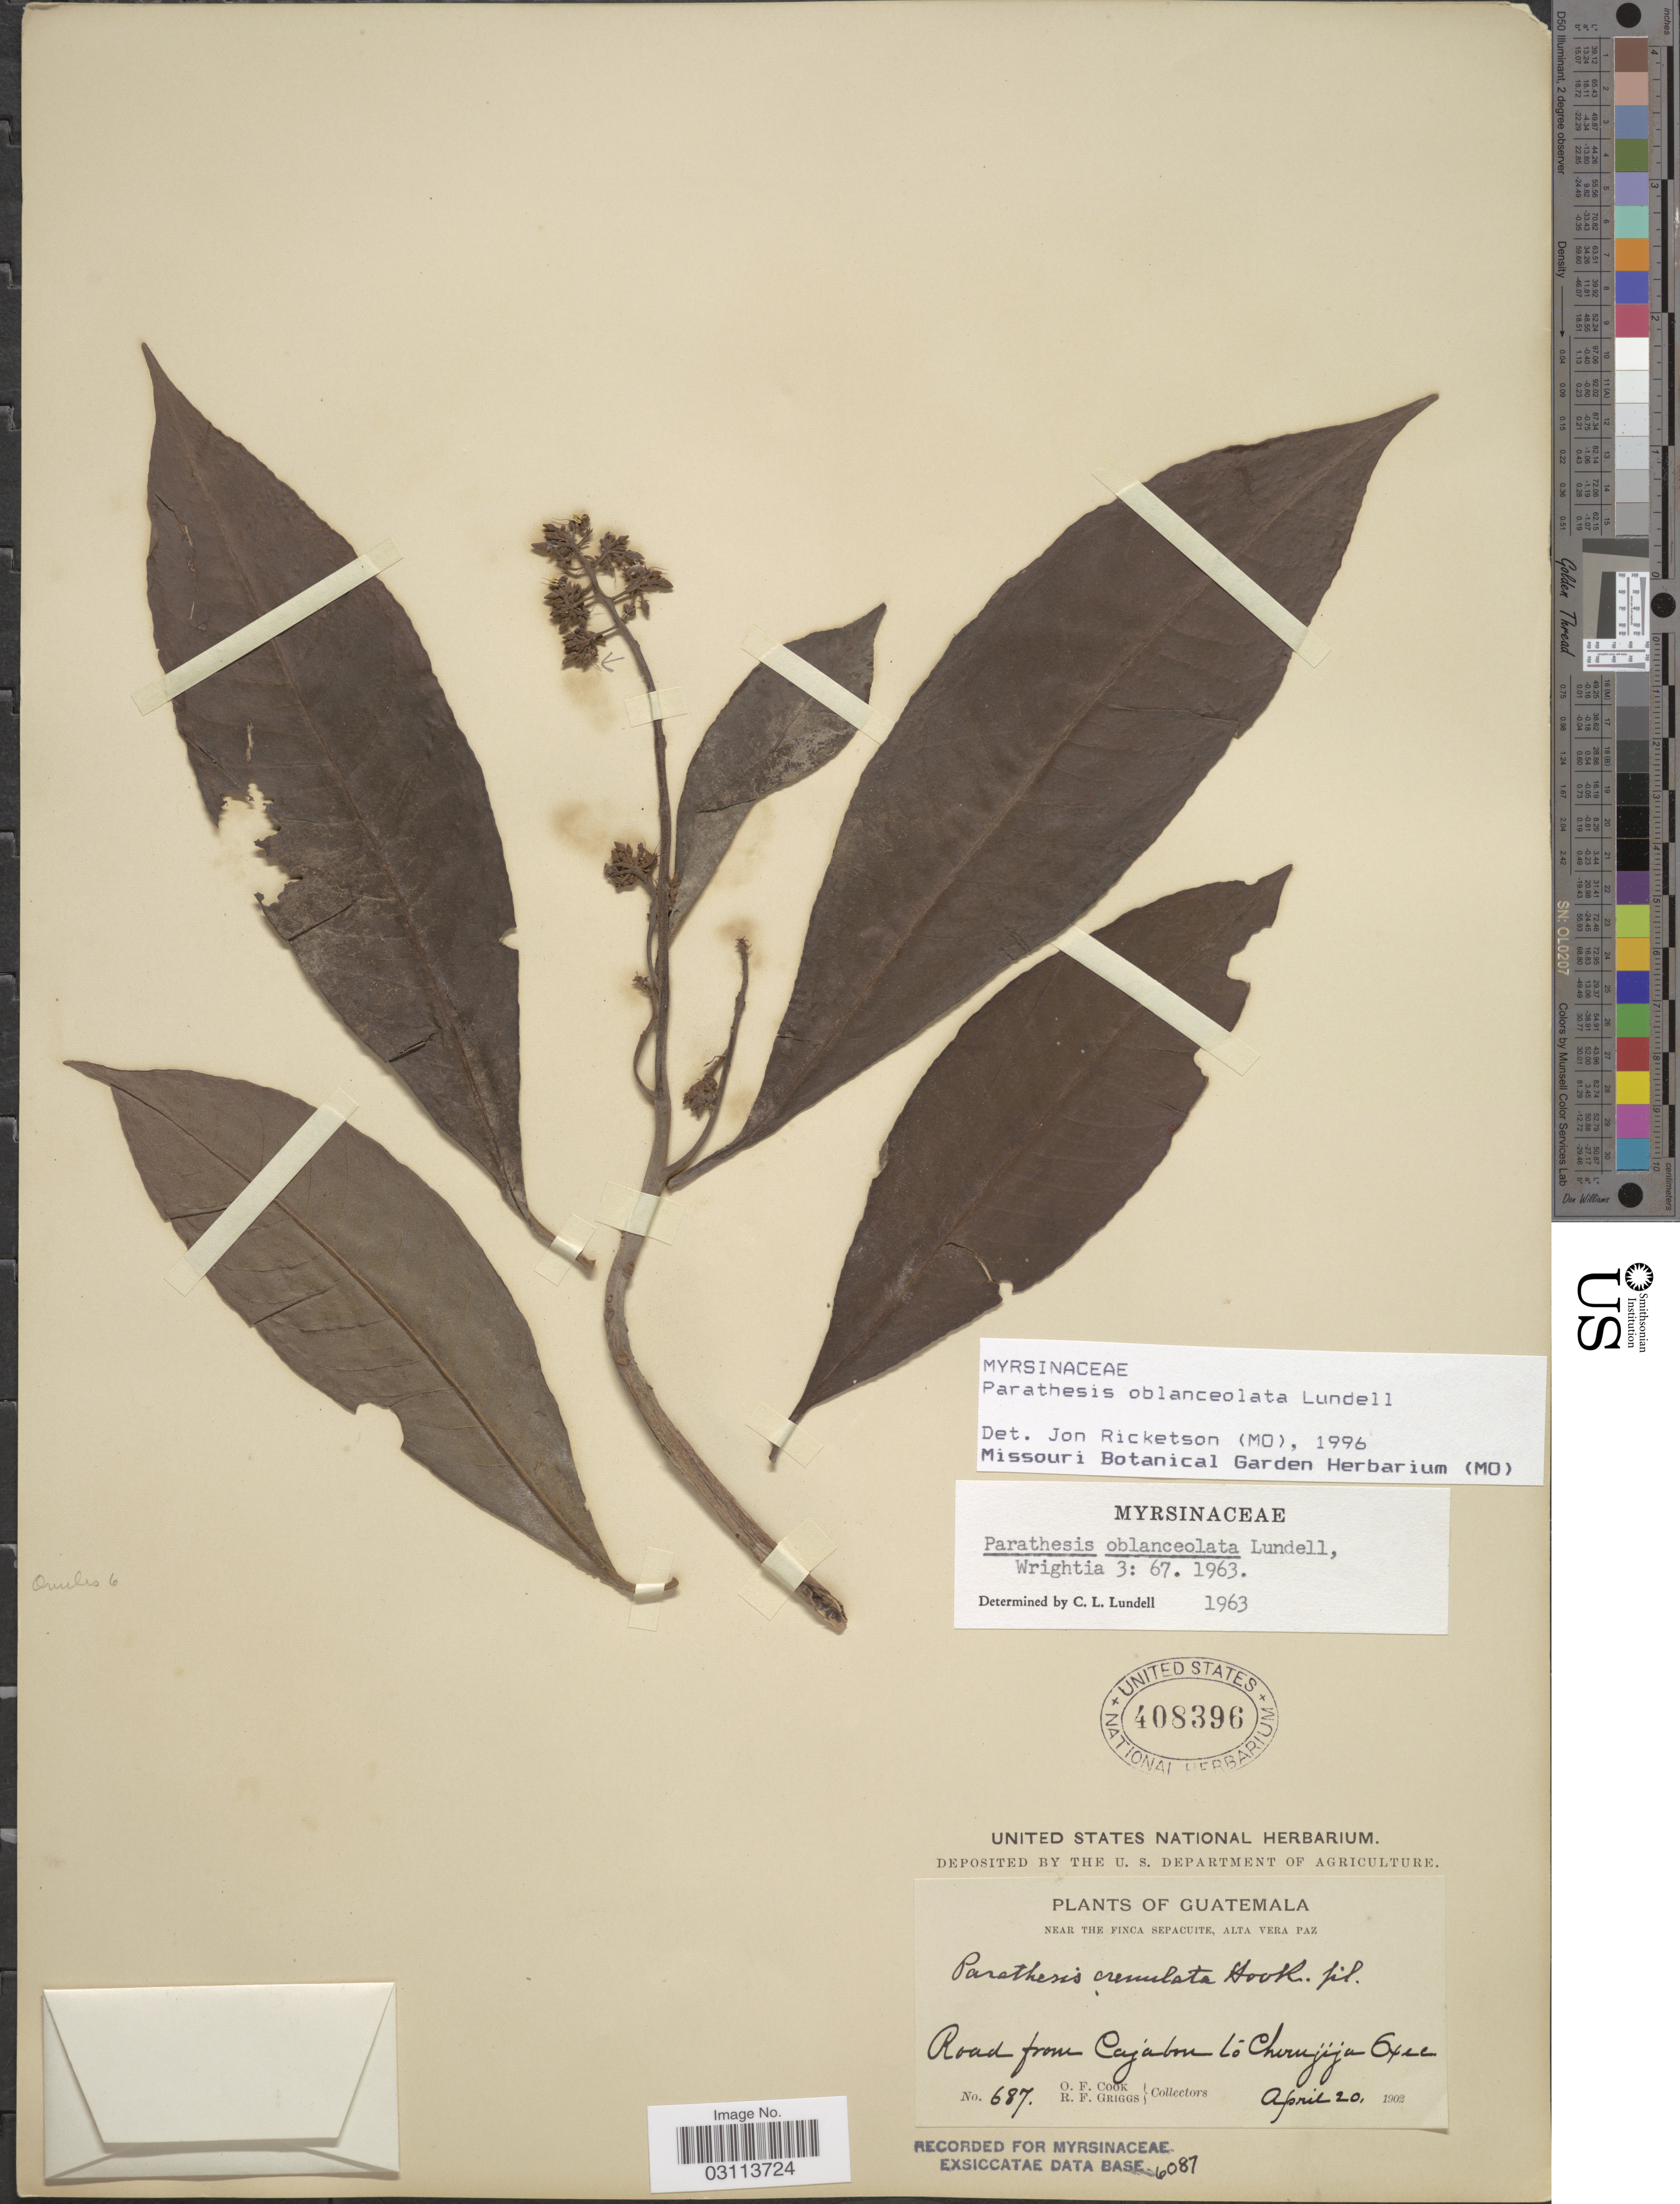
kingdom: Plantae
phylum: Tracheophyta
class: Magnoliopsida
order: Ericales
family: Primulaceae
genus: Parathesis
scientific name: Parathesis oblanceolata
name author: Lundell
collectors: O. F. Cook & R. F. Griggs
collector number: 687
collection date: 1902-04-20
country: Guatemala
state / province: Alta Verapaz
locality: Near the Finca Sepacuite. Road from Cajabon to Cherujija Oxec.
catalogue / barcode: US 408396